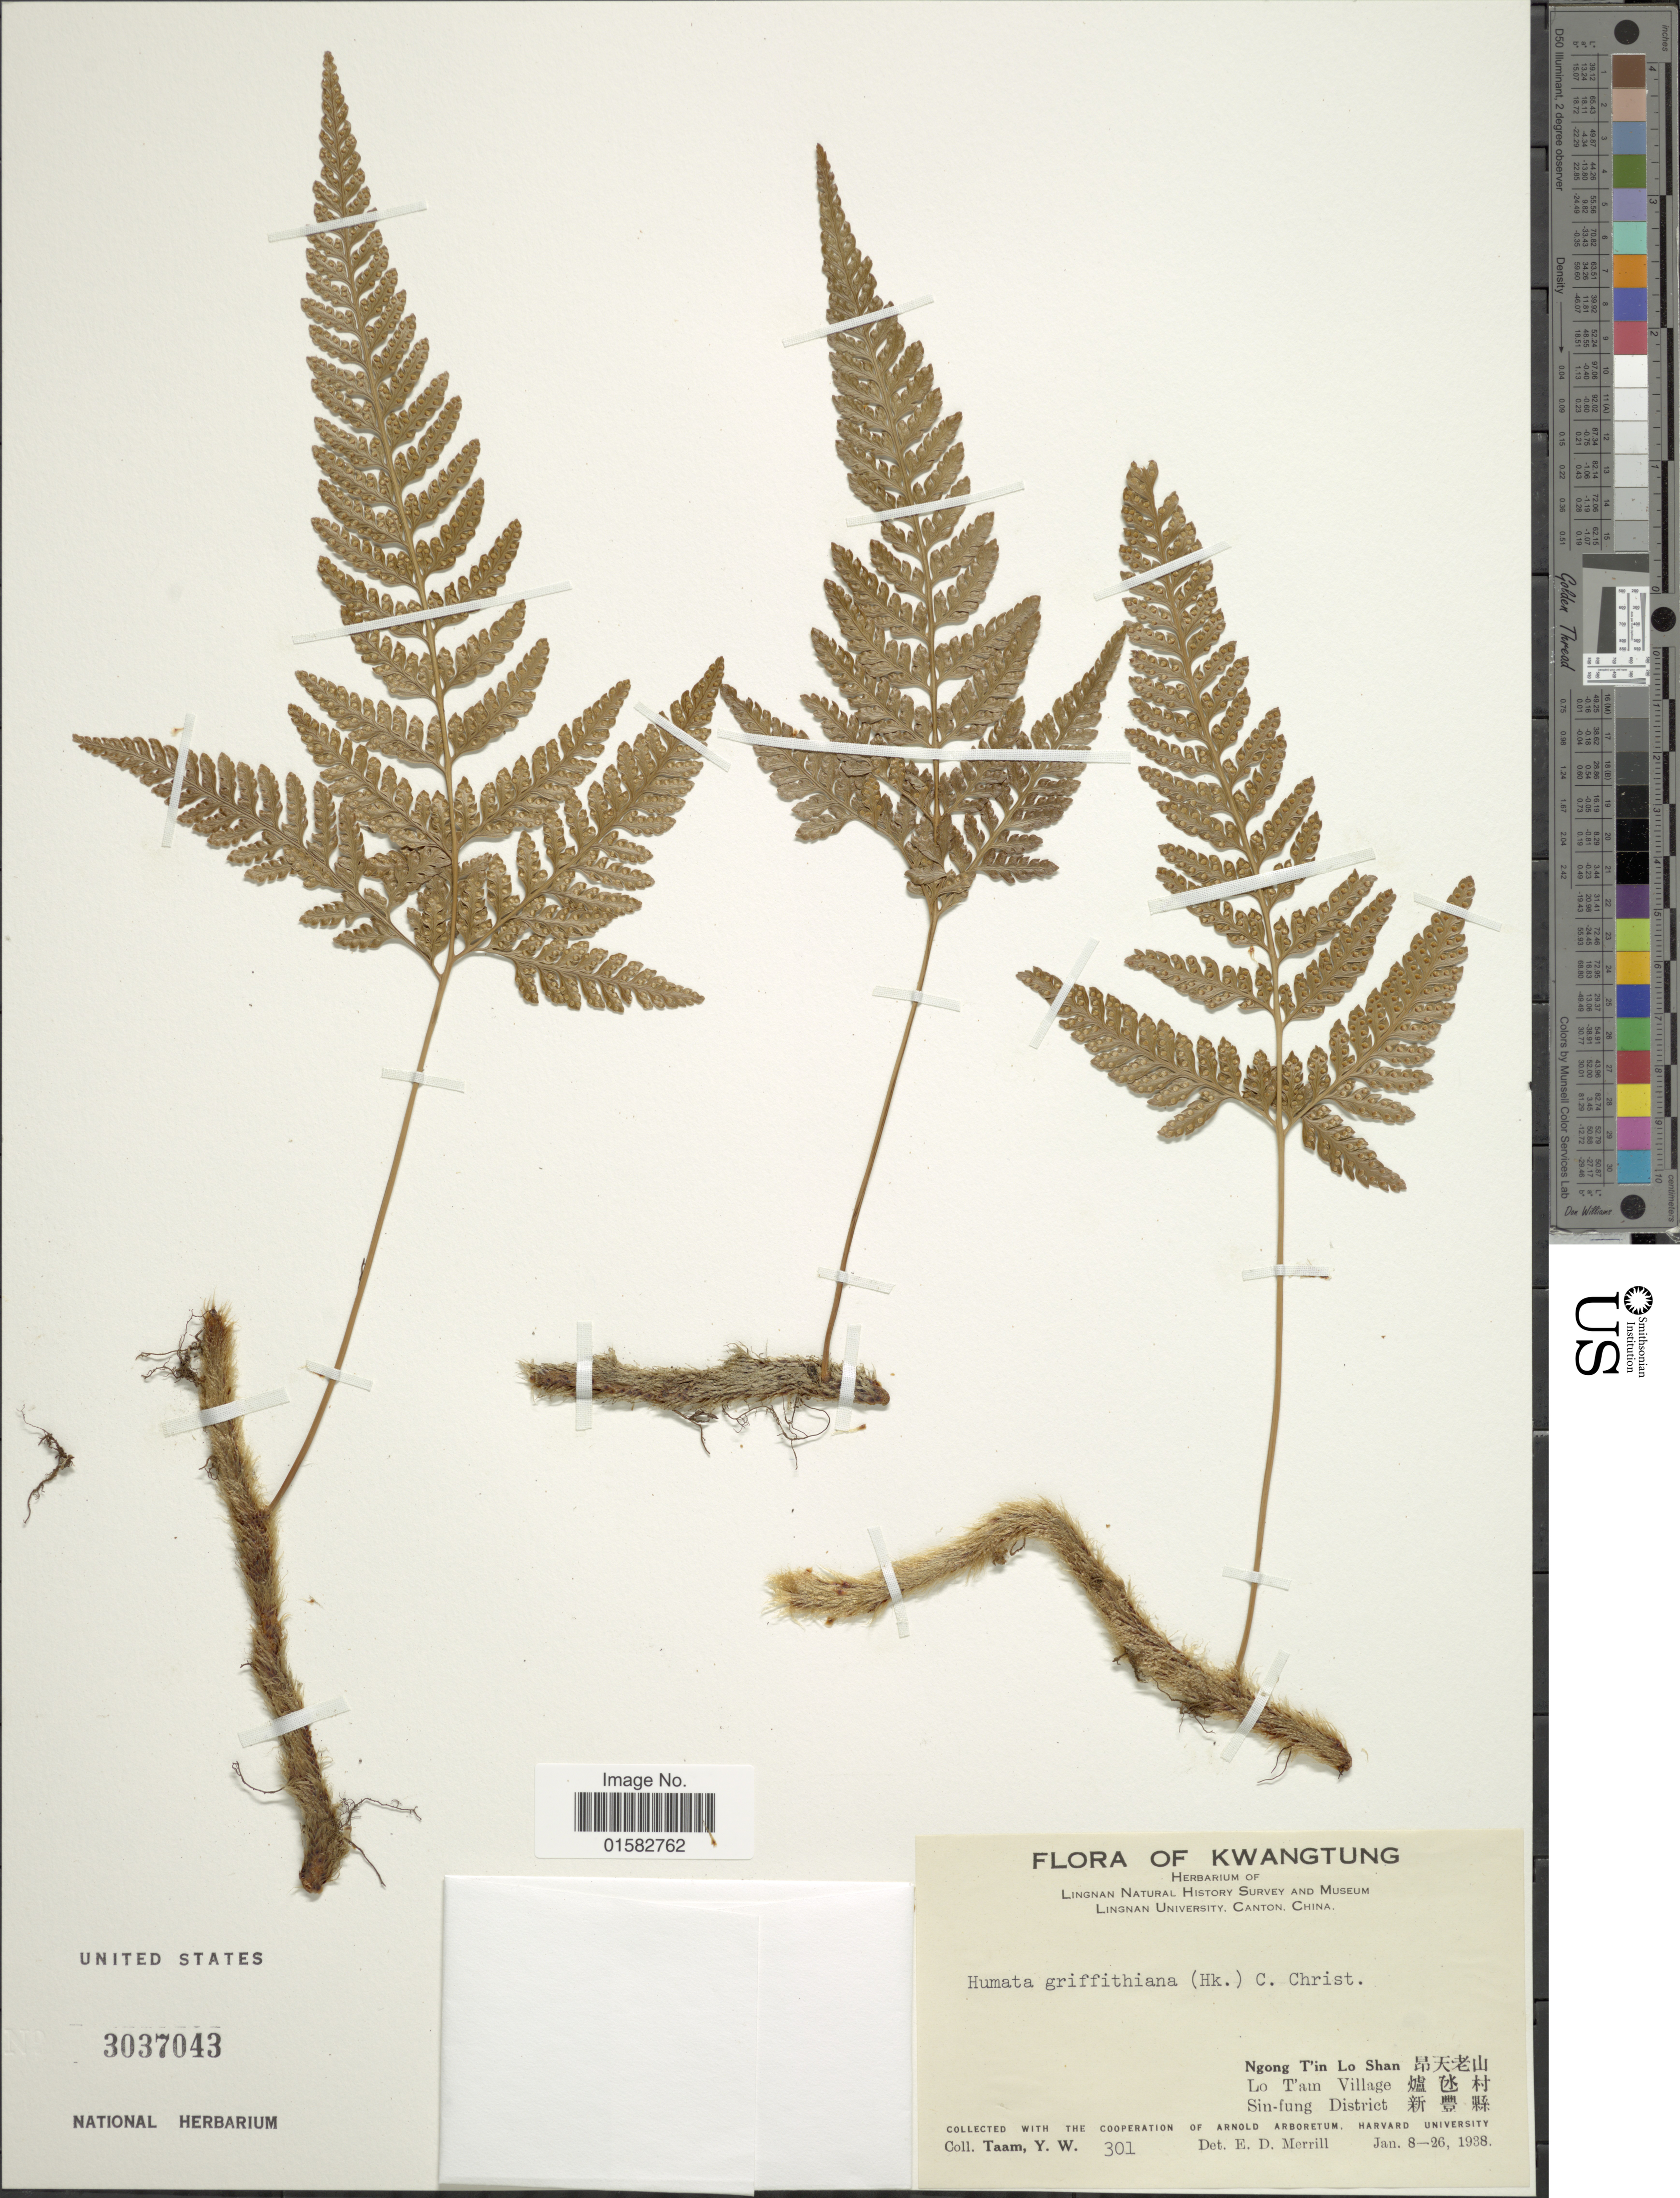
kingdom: Plantae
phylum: Tracheophyta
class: Polypodiopsida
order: Polypodiales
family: Davalliaceae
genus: Davallia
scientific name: Davallia griffithiana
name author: Hook.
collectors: Y. W. Taam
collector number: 301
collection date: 1938-01-08/1938-01-26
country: China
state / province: Guangdong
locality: Kwatung,Ngong T'in Lo Shan , Lo T'am Village, Sin-fung district .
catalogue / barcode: US 3037043